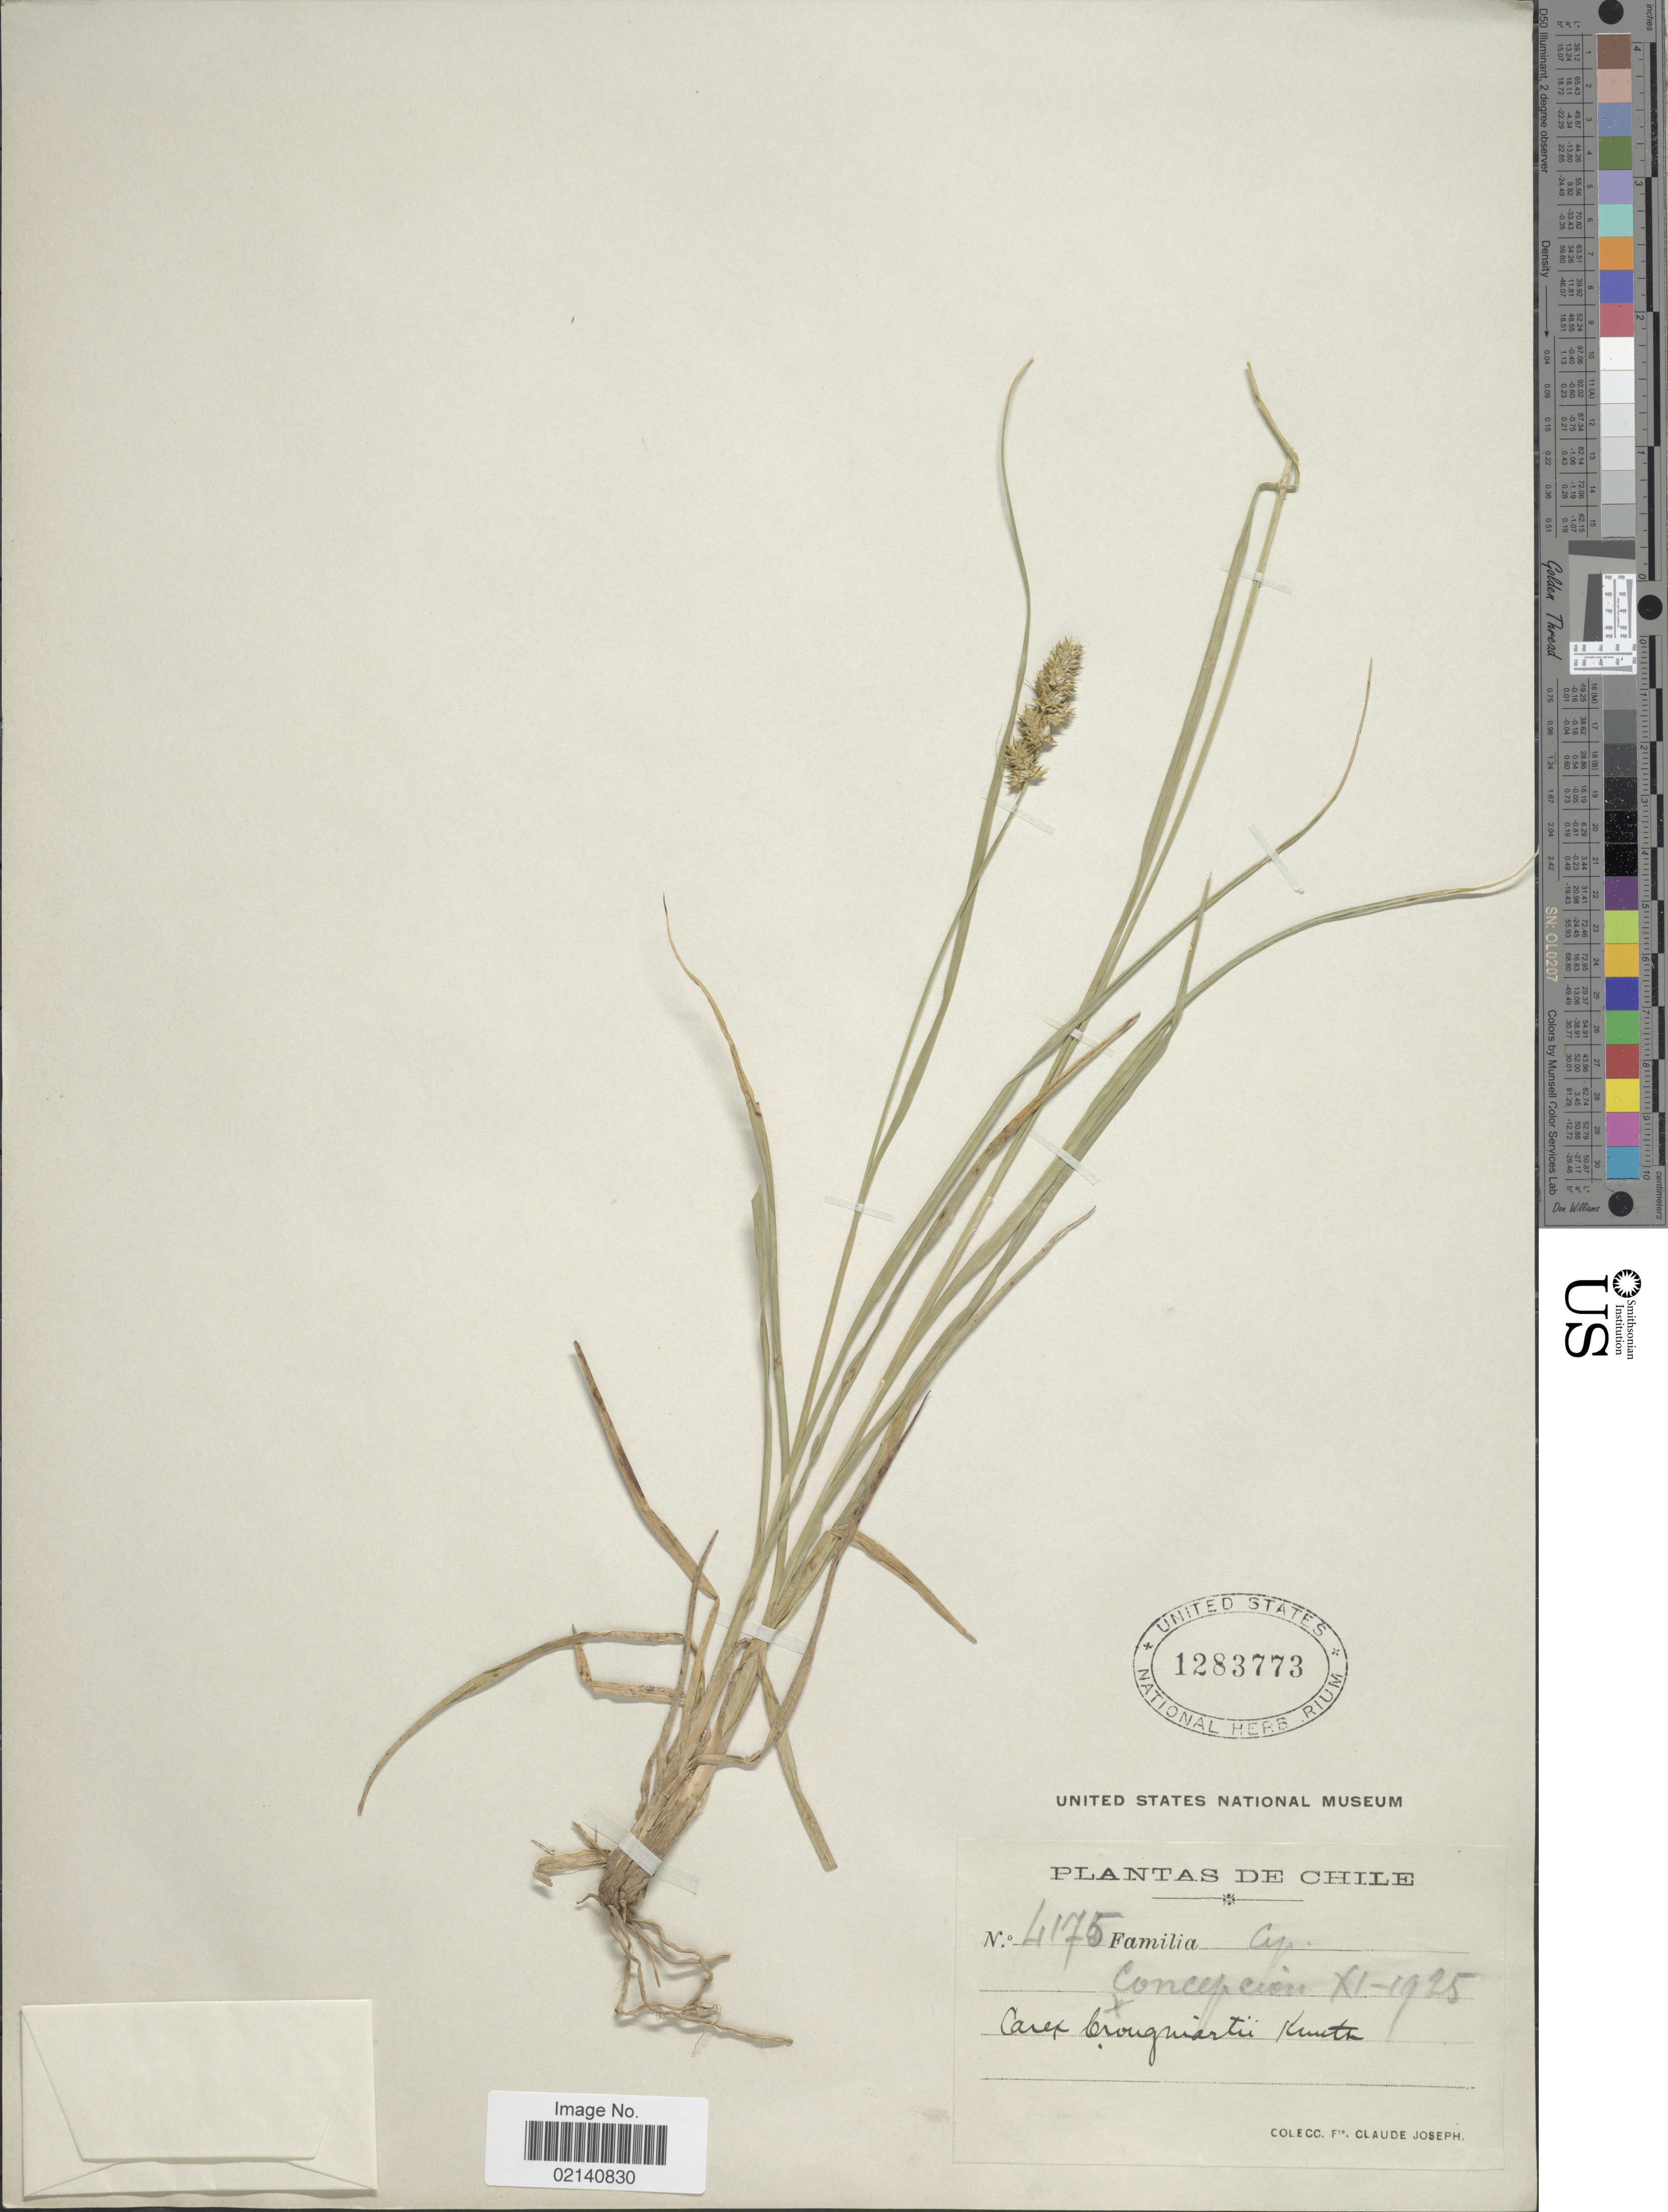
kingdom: Plantae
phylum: Tracheophyta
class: Liliopsida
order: Poales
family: Cyperaceae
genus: Carex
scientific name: Carex brongniartii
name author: Kunth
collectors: Bro. Claude-Joseph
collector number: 4175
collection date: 1925-11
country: Chile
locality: Concepcion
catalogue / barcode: US 1283773